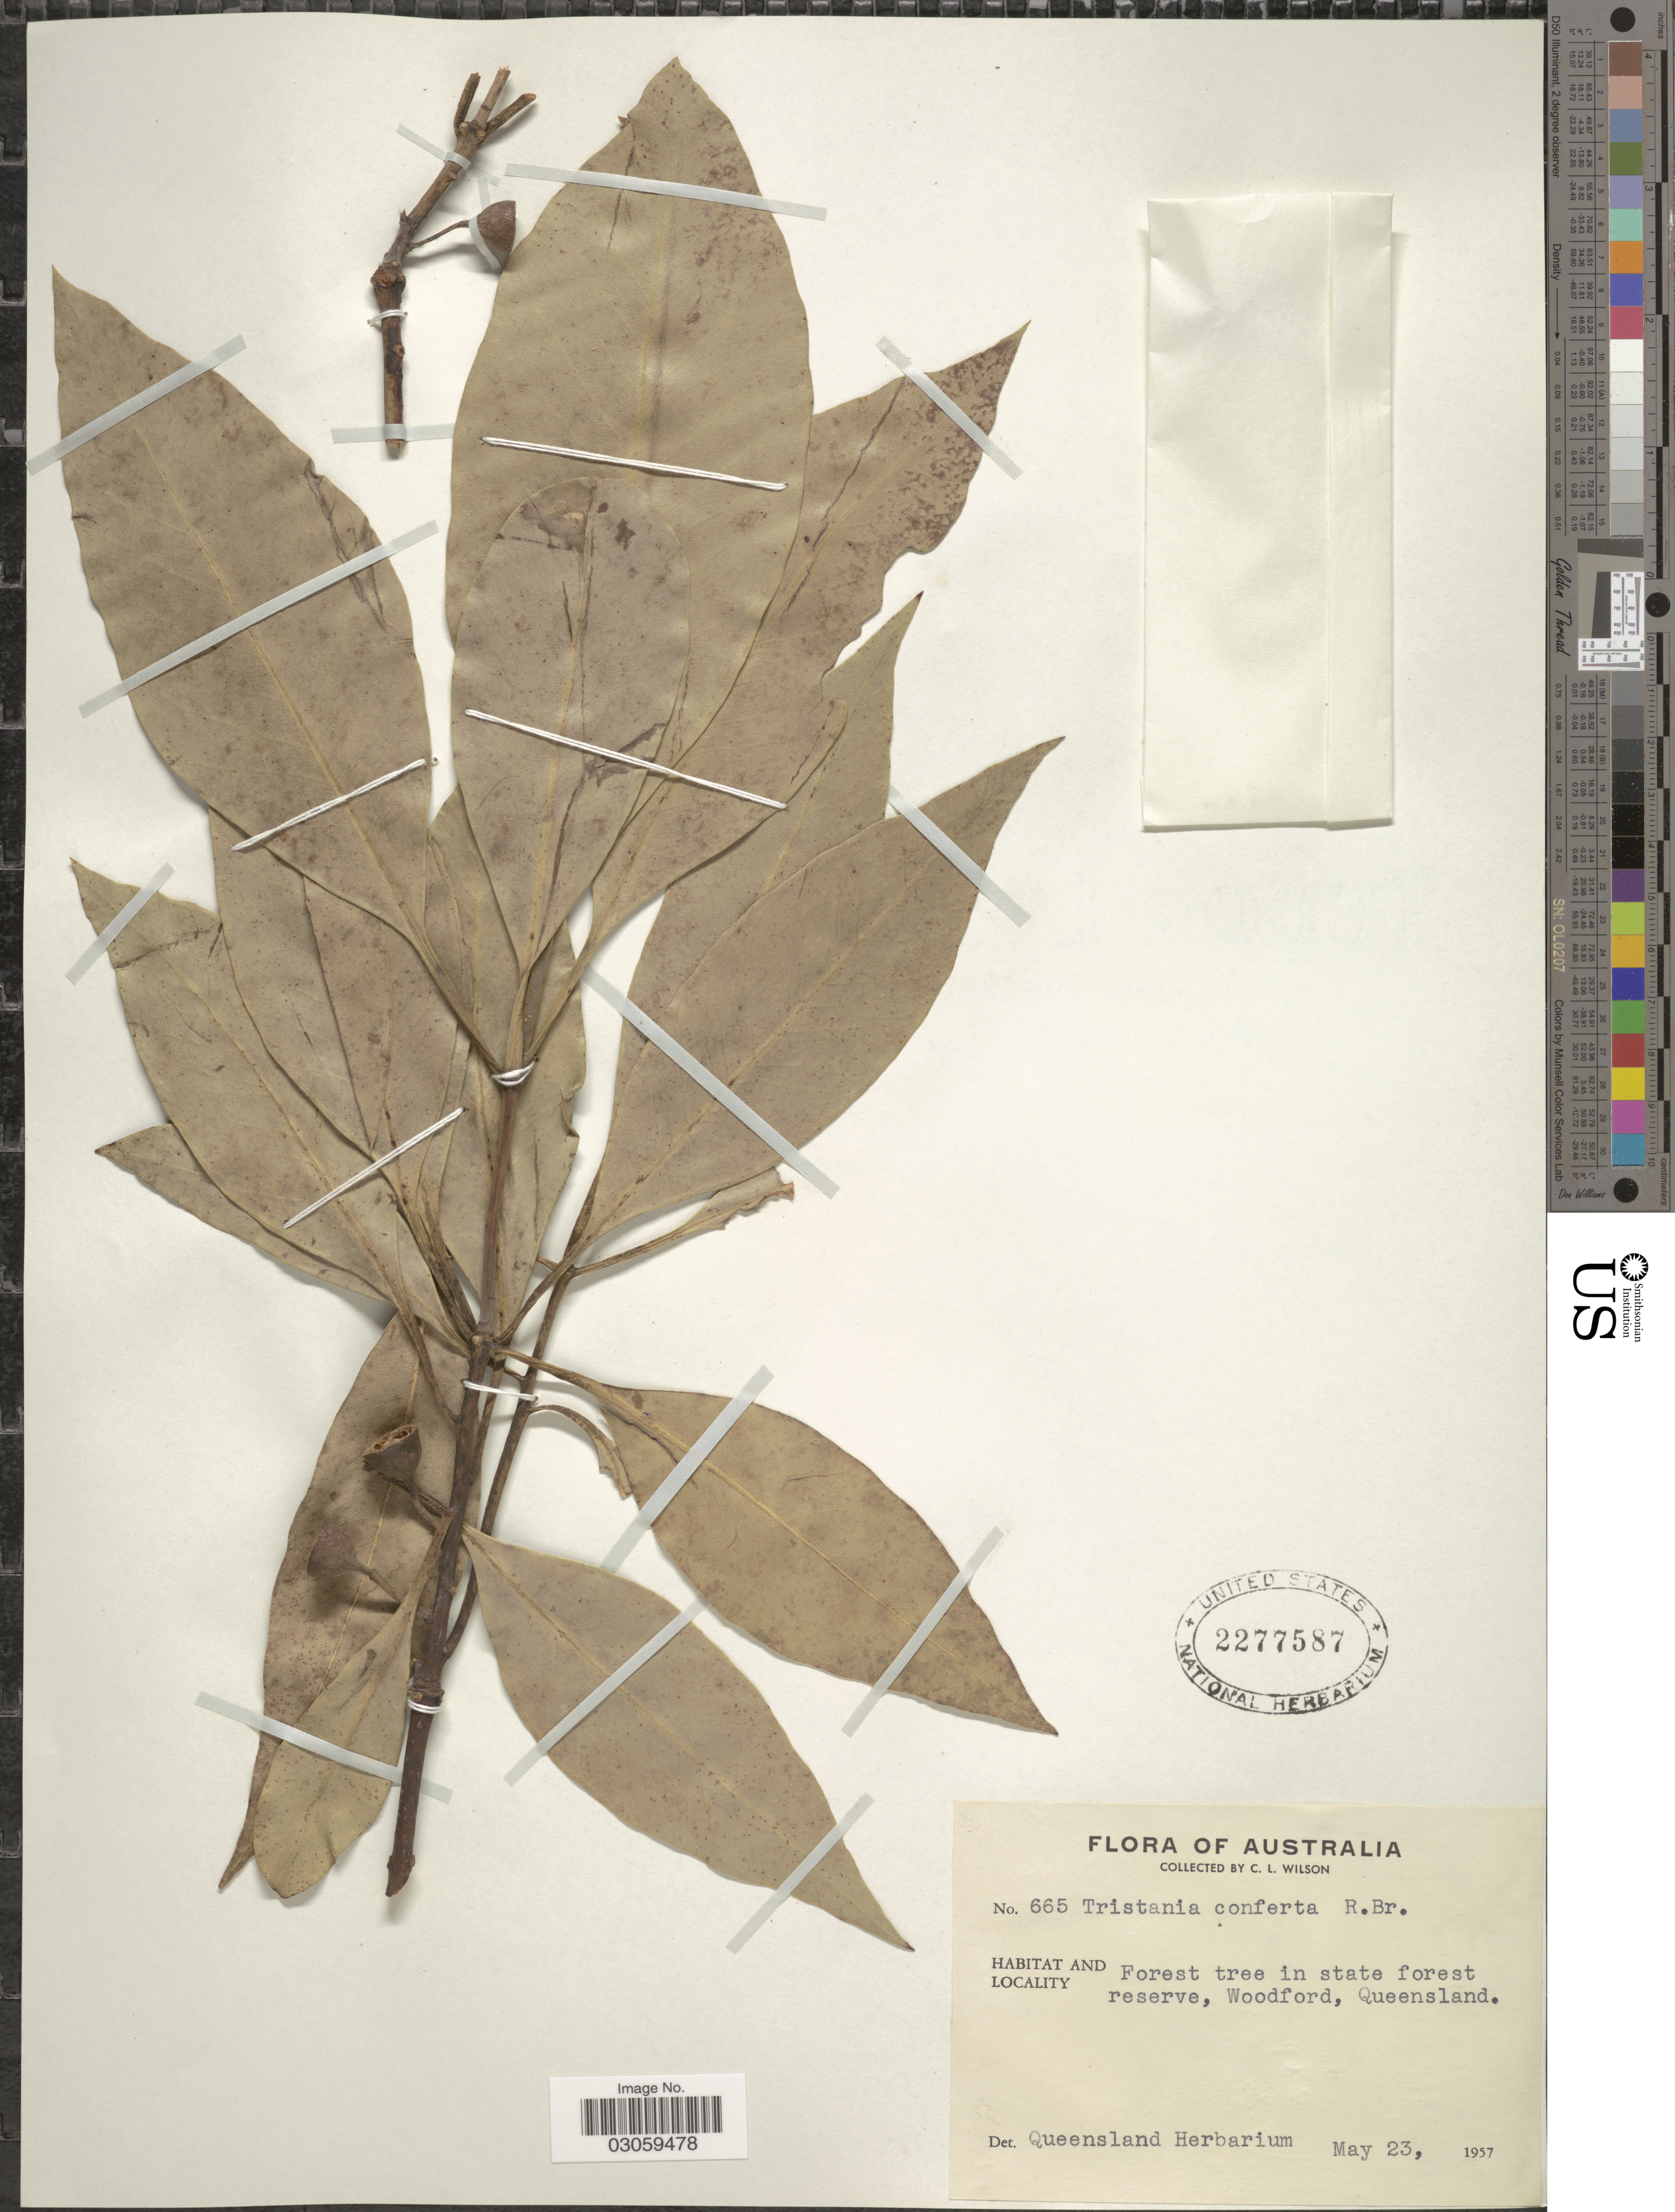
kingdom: Plantae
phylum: Tracheophyta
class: Magnoliopsida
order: Myrtales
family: Myrtaceae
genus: Lophostemon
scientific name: Lophostemon confertus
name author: (R. Br.) P.G. Wilson & J. T. Waterh.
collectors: C. L. Wilson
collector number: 665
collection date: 1957-05-23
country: Australia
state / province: Queensland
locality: In state forest reserve, Woodford.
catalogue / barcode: US 2277587